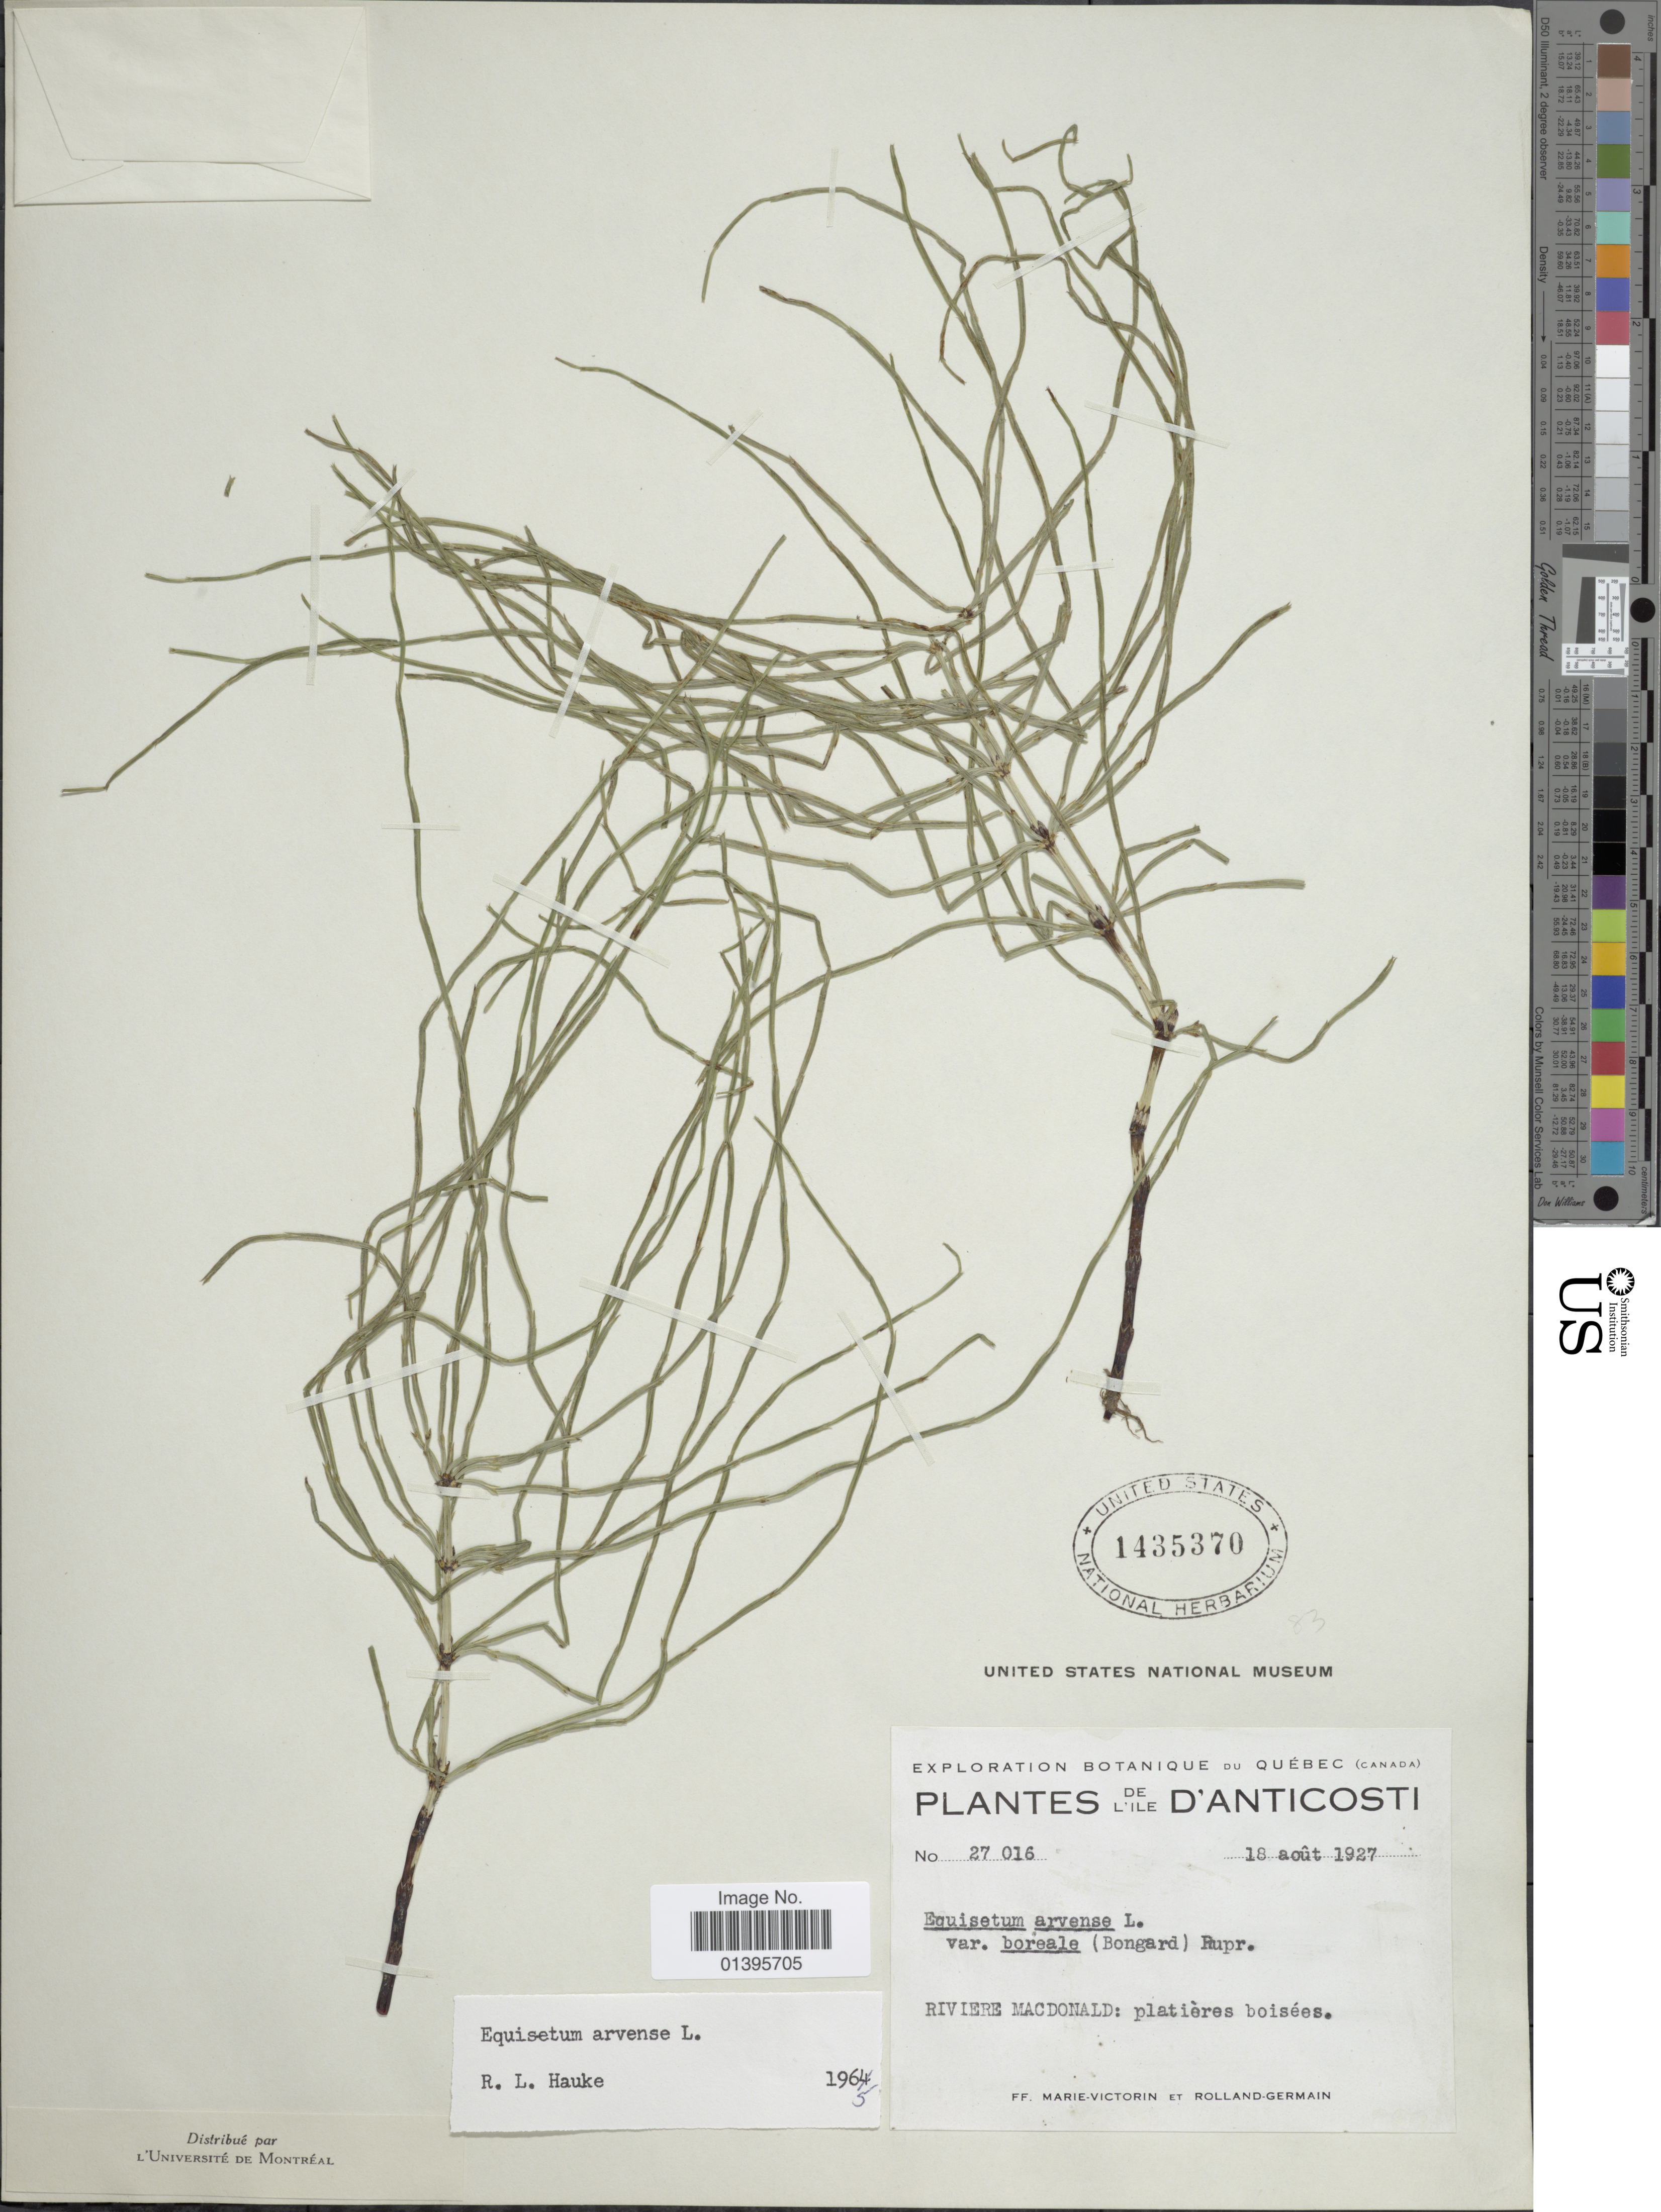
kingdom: Plantae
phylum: Tracheophyta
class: Polypodiopsida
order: Equisetales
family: Equisetaceae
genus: Equisetum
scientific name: Equisetum arvense var. boreale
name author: (Bong.) Rupr.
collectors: Fr. Marie-Victorin & Rolland-Germain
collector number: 27016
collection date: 1927-08-18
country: Canada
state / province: Quebec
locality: Plantes de L'Ile D'Anticosti. Riviere Macdonald: platières boisées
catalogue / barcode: US 1435370